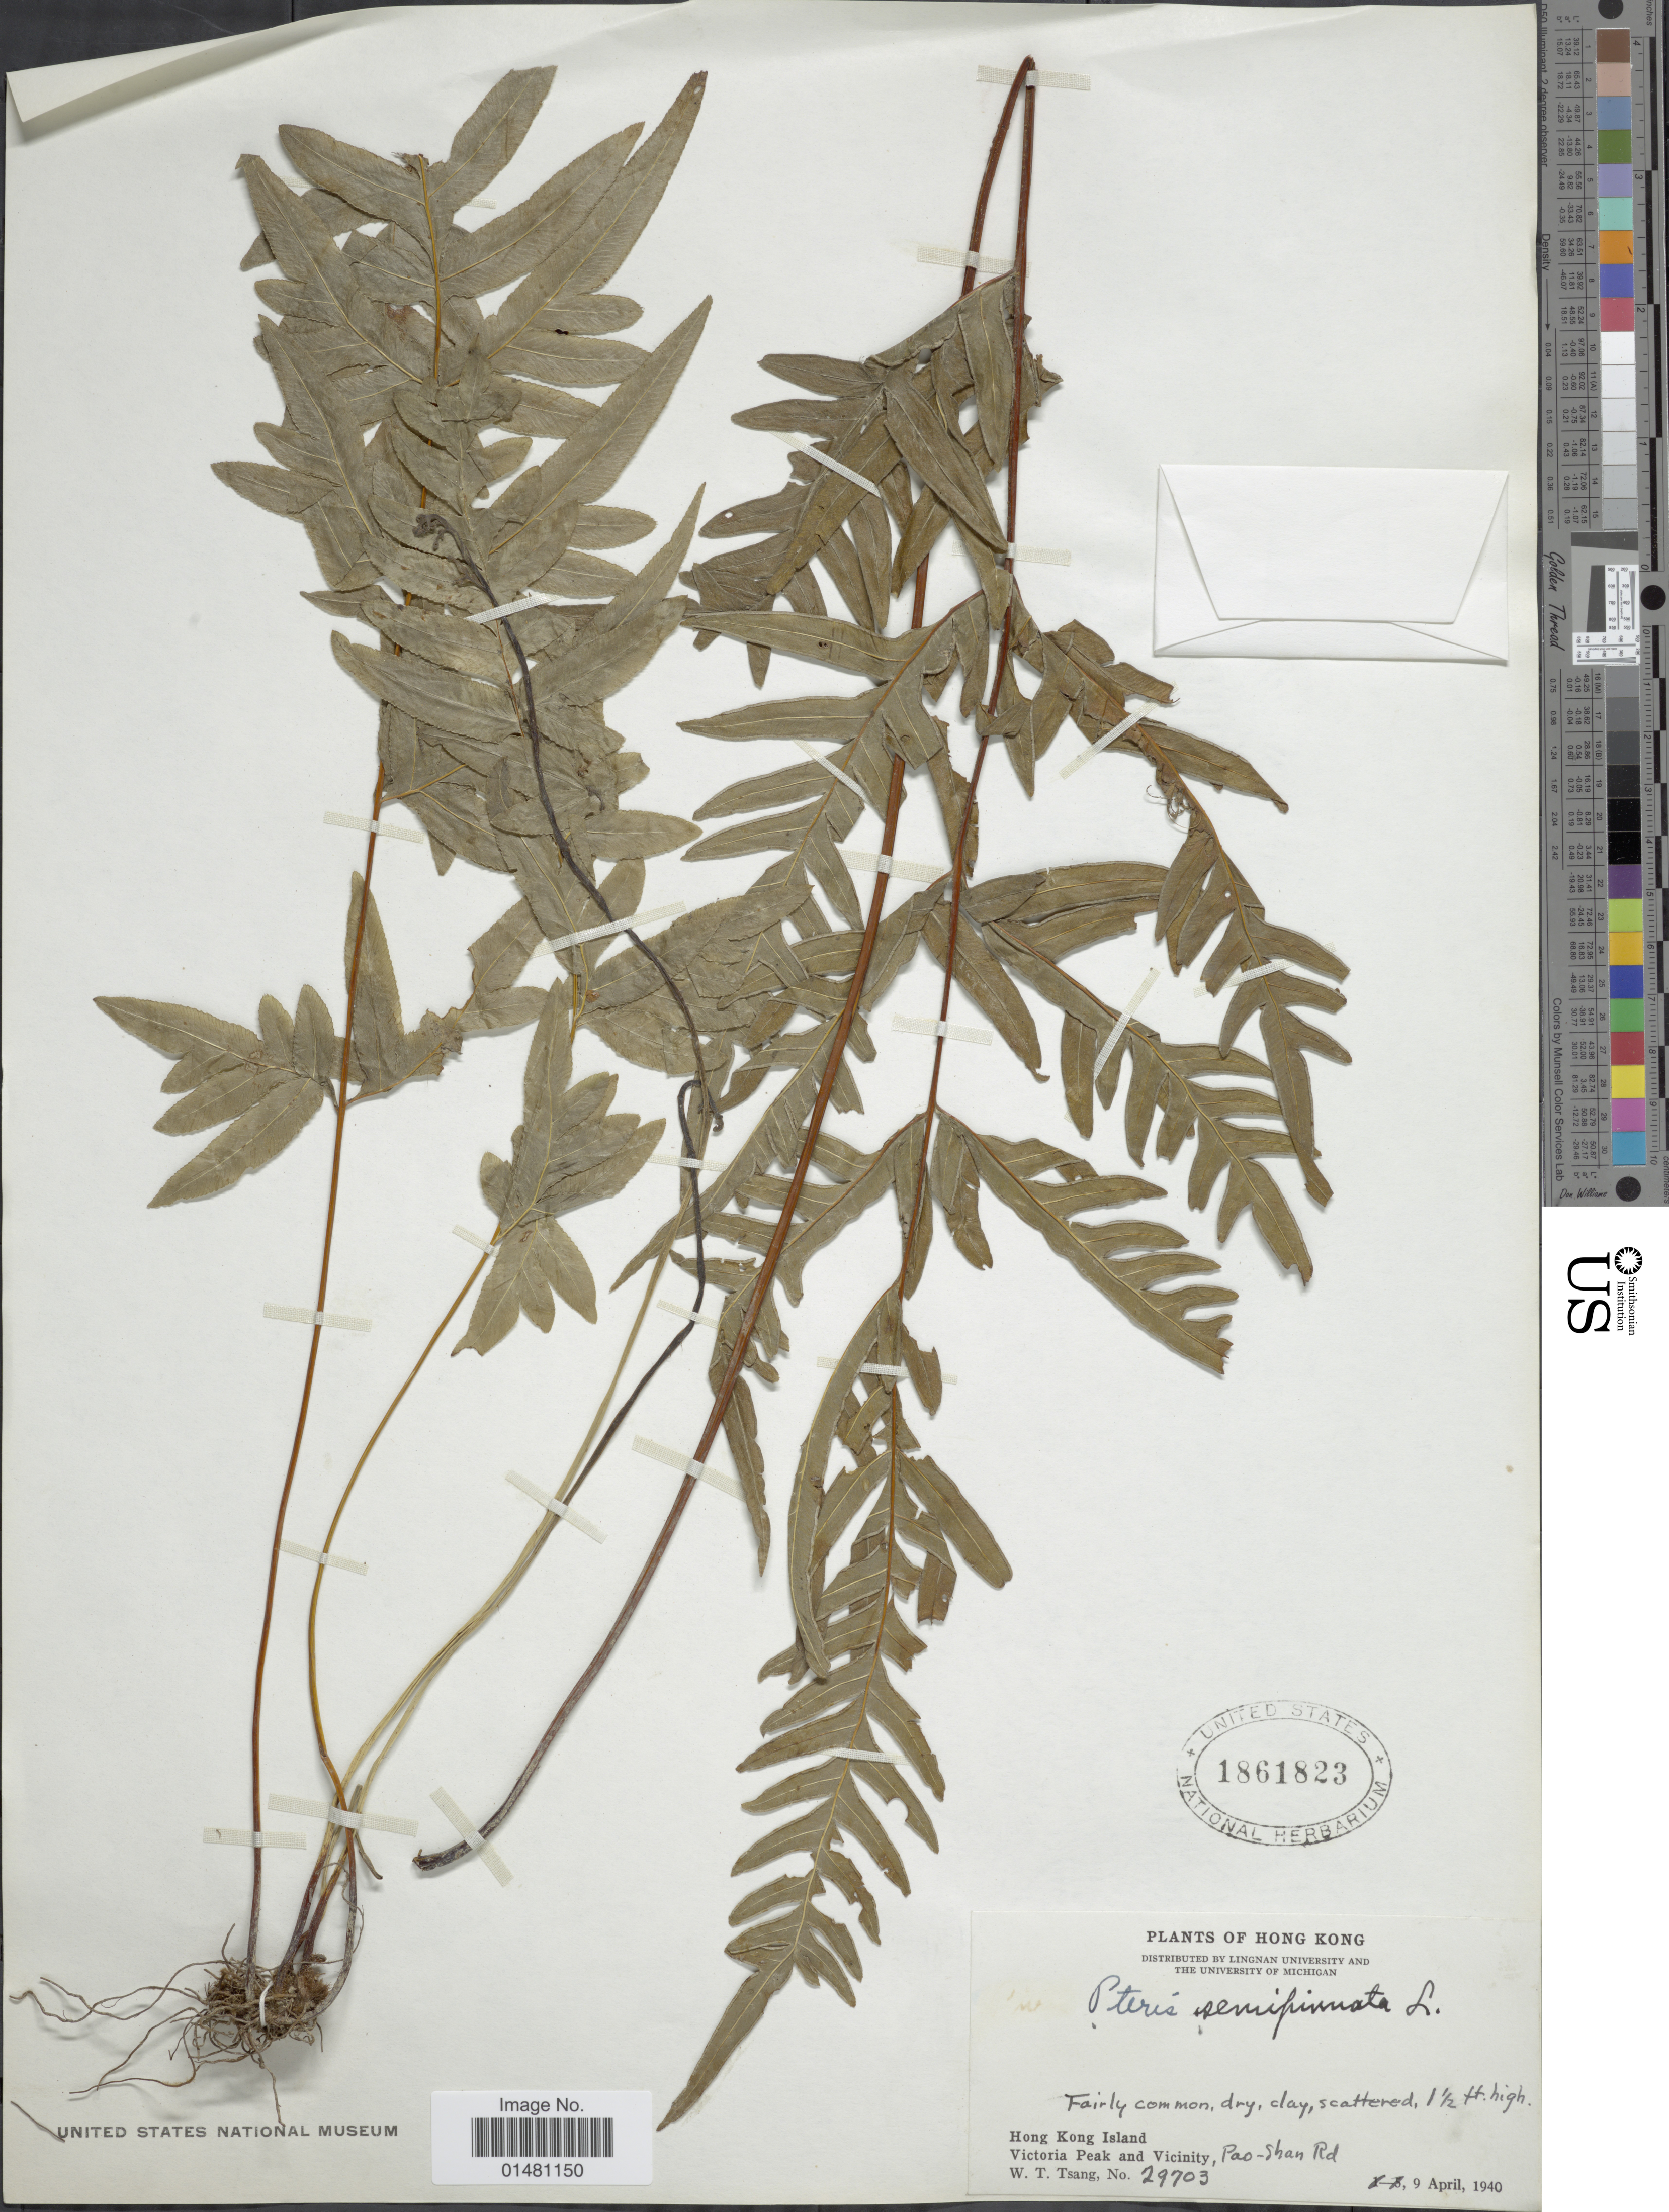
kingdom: Plantae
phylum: Tracheophyta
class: Polypodiopsida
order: Polypodiales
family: Pteridaceae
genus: Pteris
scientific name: Pteris semipinnata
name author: L.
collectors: W. T. Tsang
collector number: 29703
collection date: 1940-04-09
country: China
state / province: Hong Kong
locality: Hon Kong Island, Victoria Peak and Vicinity, Pao-Shan Rd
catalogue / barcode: US 1861823